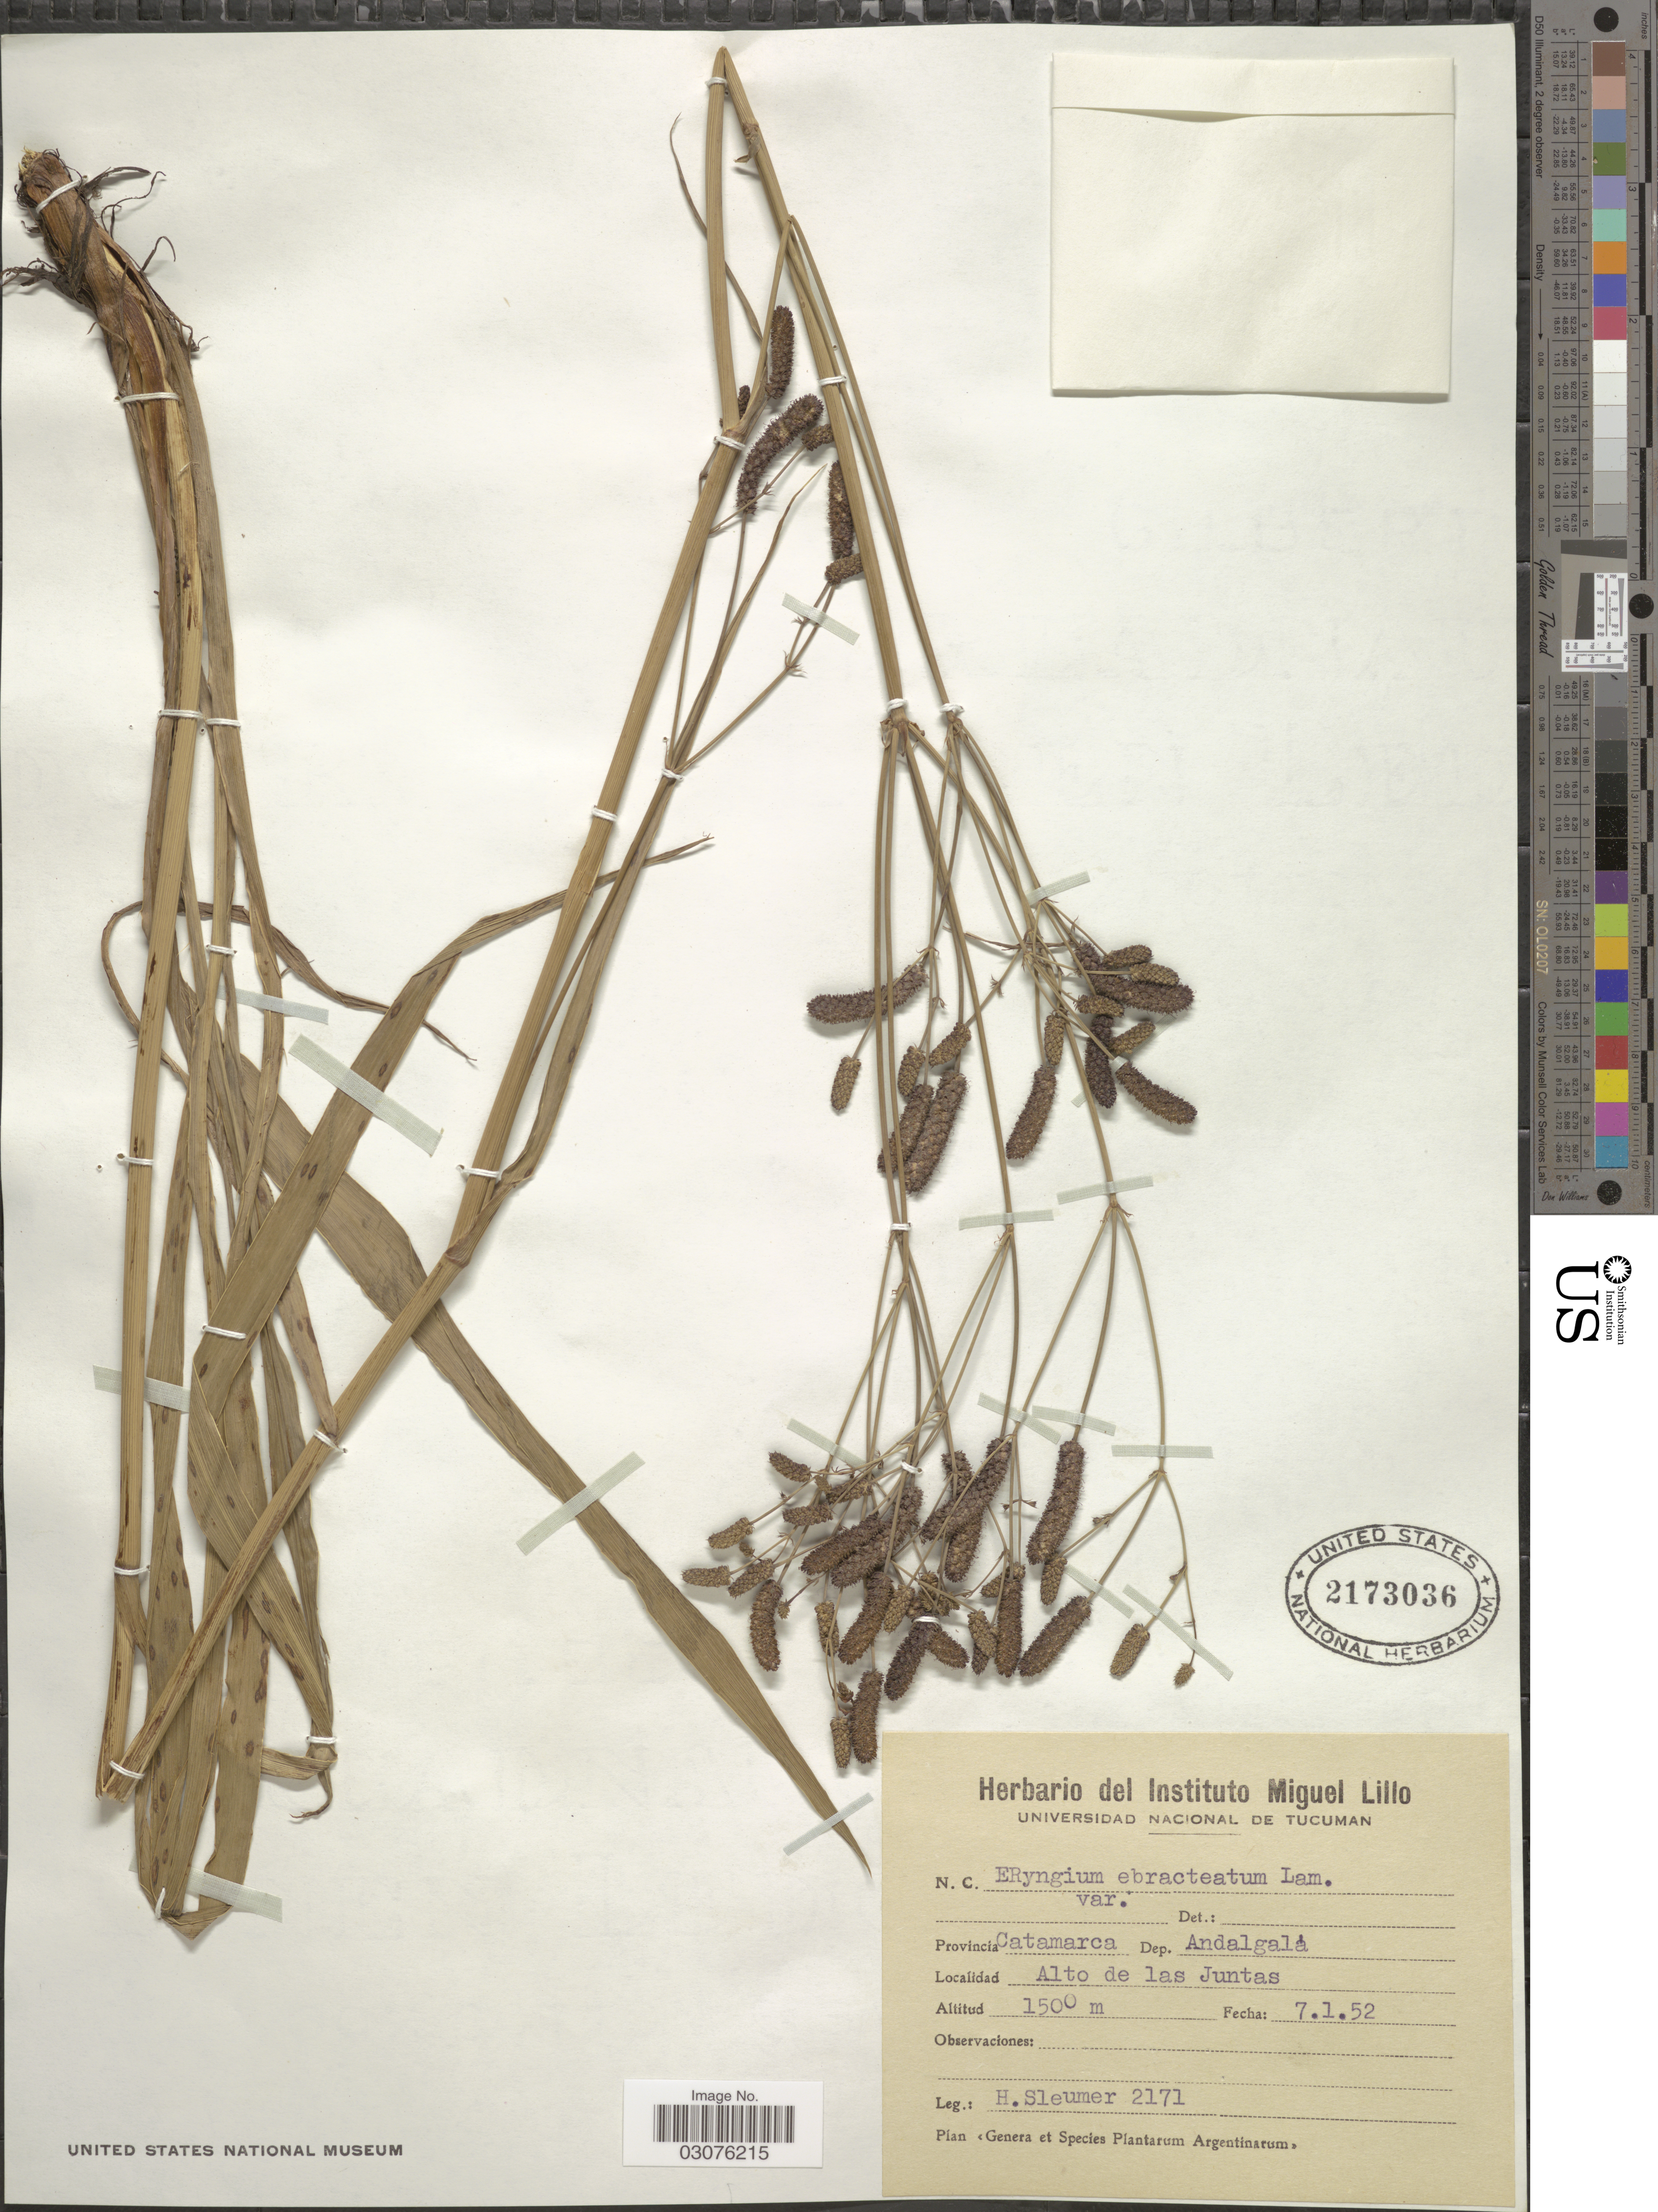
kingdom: Plantae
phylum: Tracheophyta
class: Magnoliopsida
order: Apiales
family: Apiaceae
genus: Eryngium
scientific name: Eryngium ebracteatum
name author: Lam.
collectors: H. O. Sleumer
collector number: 2171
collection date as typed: Transcribed d/m/y: 7/1/52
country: Argentina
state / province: Catamarca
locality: Dep. Andalgalá. Alto de las Juntas.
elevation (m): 1500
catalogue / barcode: US 2173036